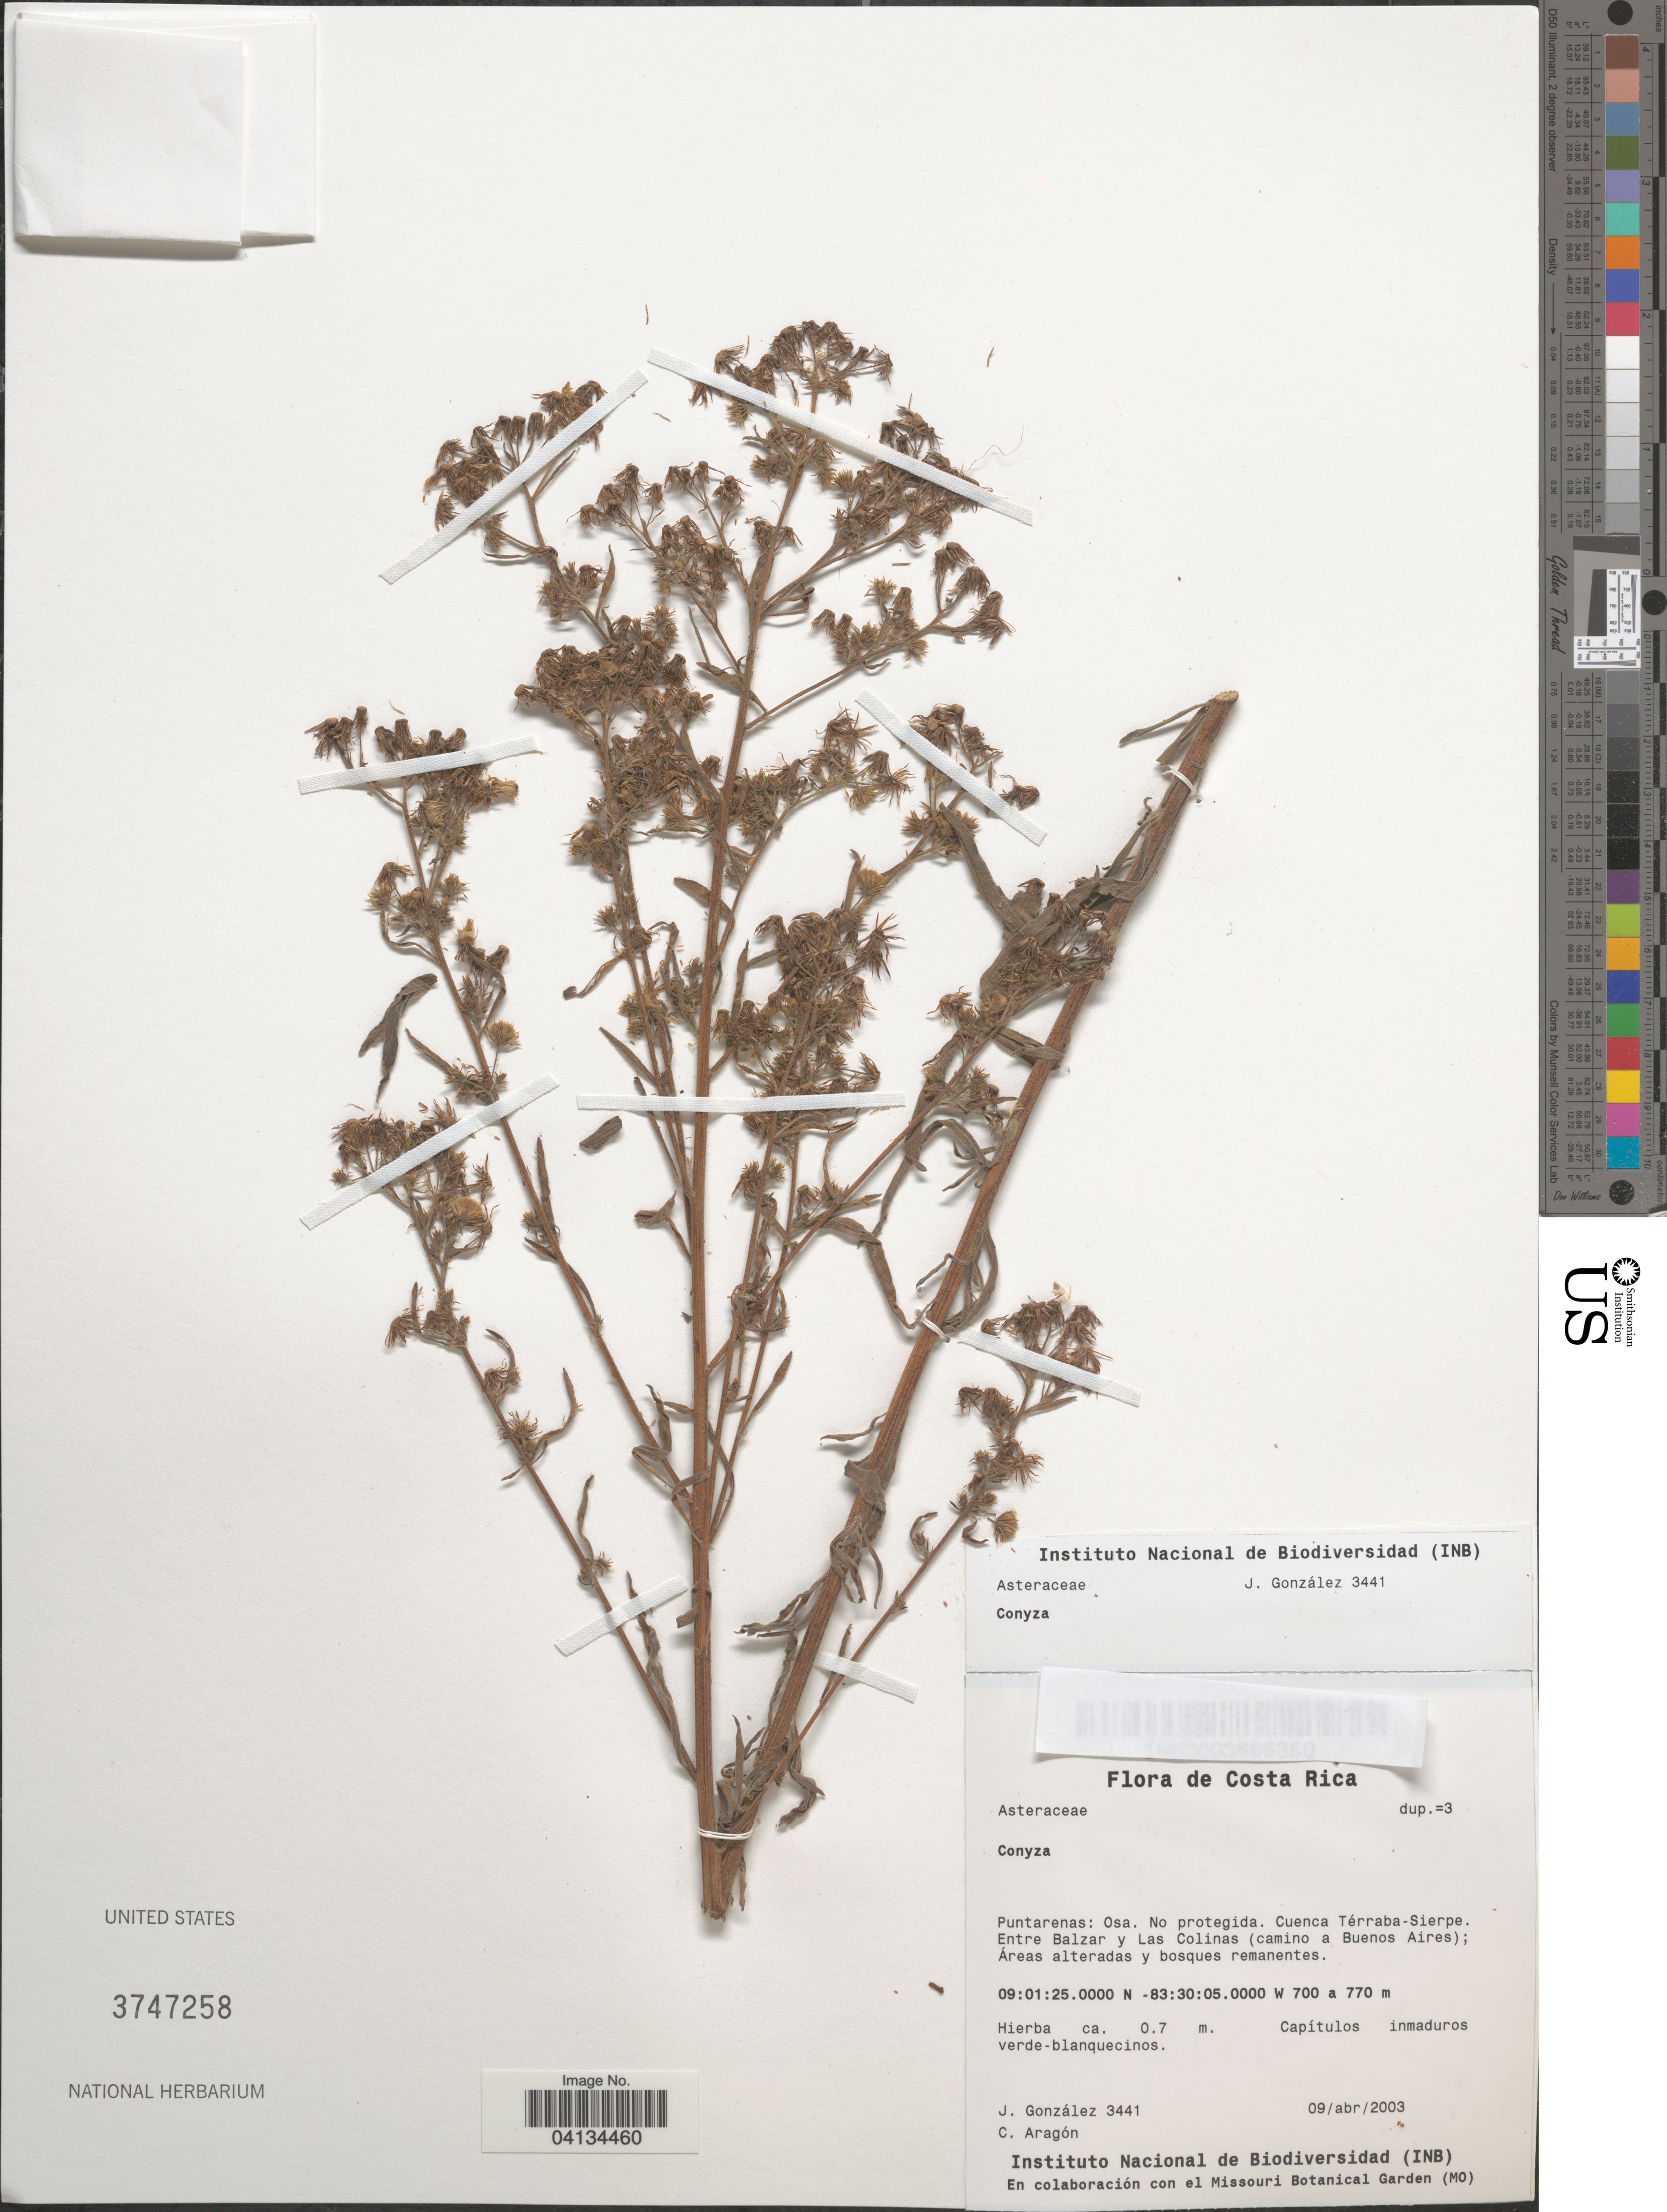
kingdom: Plantae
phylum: Tracheophyta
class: Magnoliopsida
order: Asterales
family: Asteraceae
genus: Conyza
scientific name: Conyza sp.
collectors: J. González & C. Aragon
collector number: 3441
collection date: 2003-04-09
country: Costa Rica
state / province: Puntarenas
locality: Osa. No protegida. Cuenca Térraba-Sierpe. Entre Balzar y Las Colinas (camino a Buenos Aires).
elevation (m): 700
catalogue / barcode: US 3747258